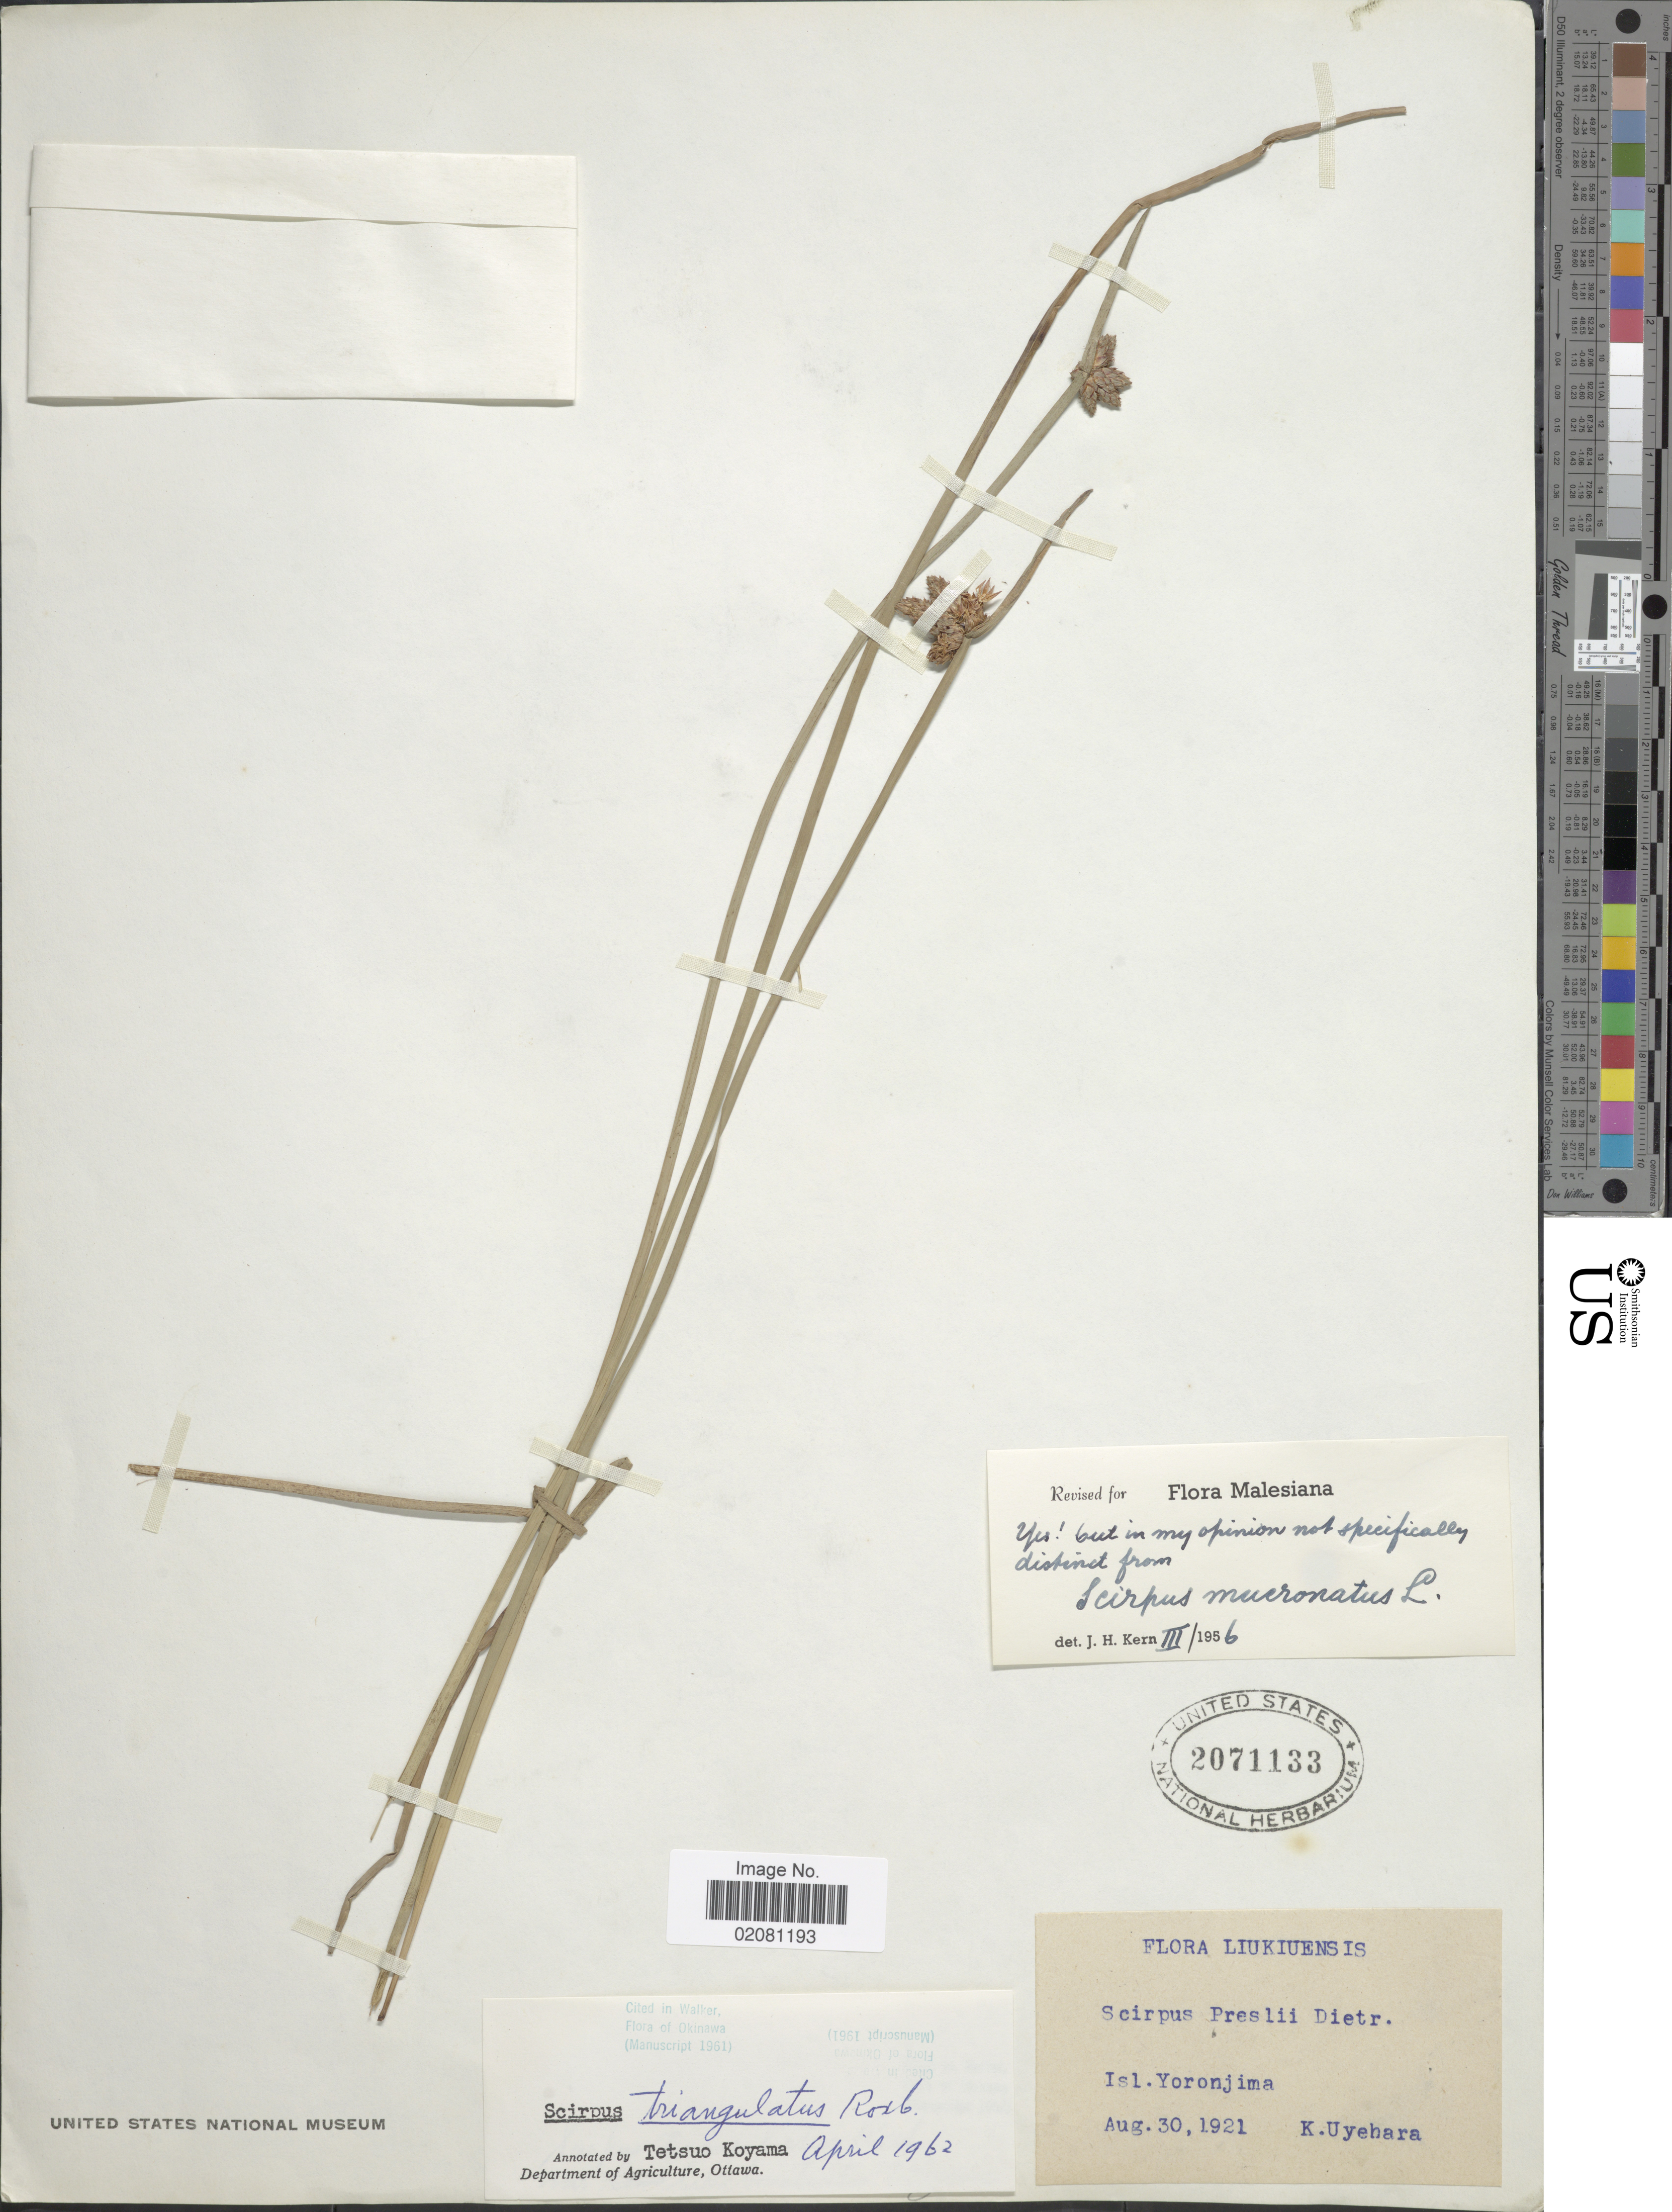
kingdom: Plantae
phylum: Tracheophyta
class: Liliopsida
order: Poales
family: Cyperaceae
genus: Schoenoplectus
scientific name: Schoenoplectus triangulatus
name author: (Roxb.) Soják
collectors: K. Uyehara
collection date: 1921-08-30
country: Japan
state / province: Okinawa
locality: Liukiuensis, Isl. Yoronjima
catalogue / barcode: US 2071133